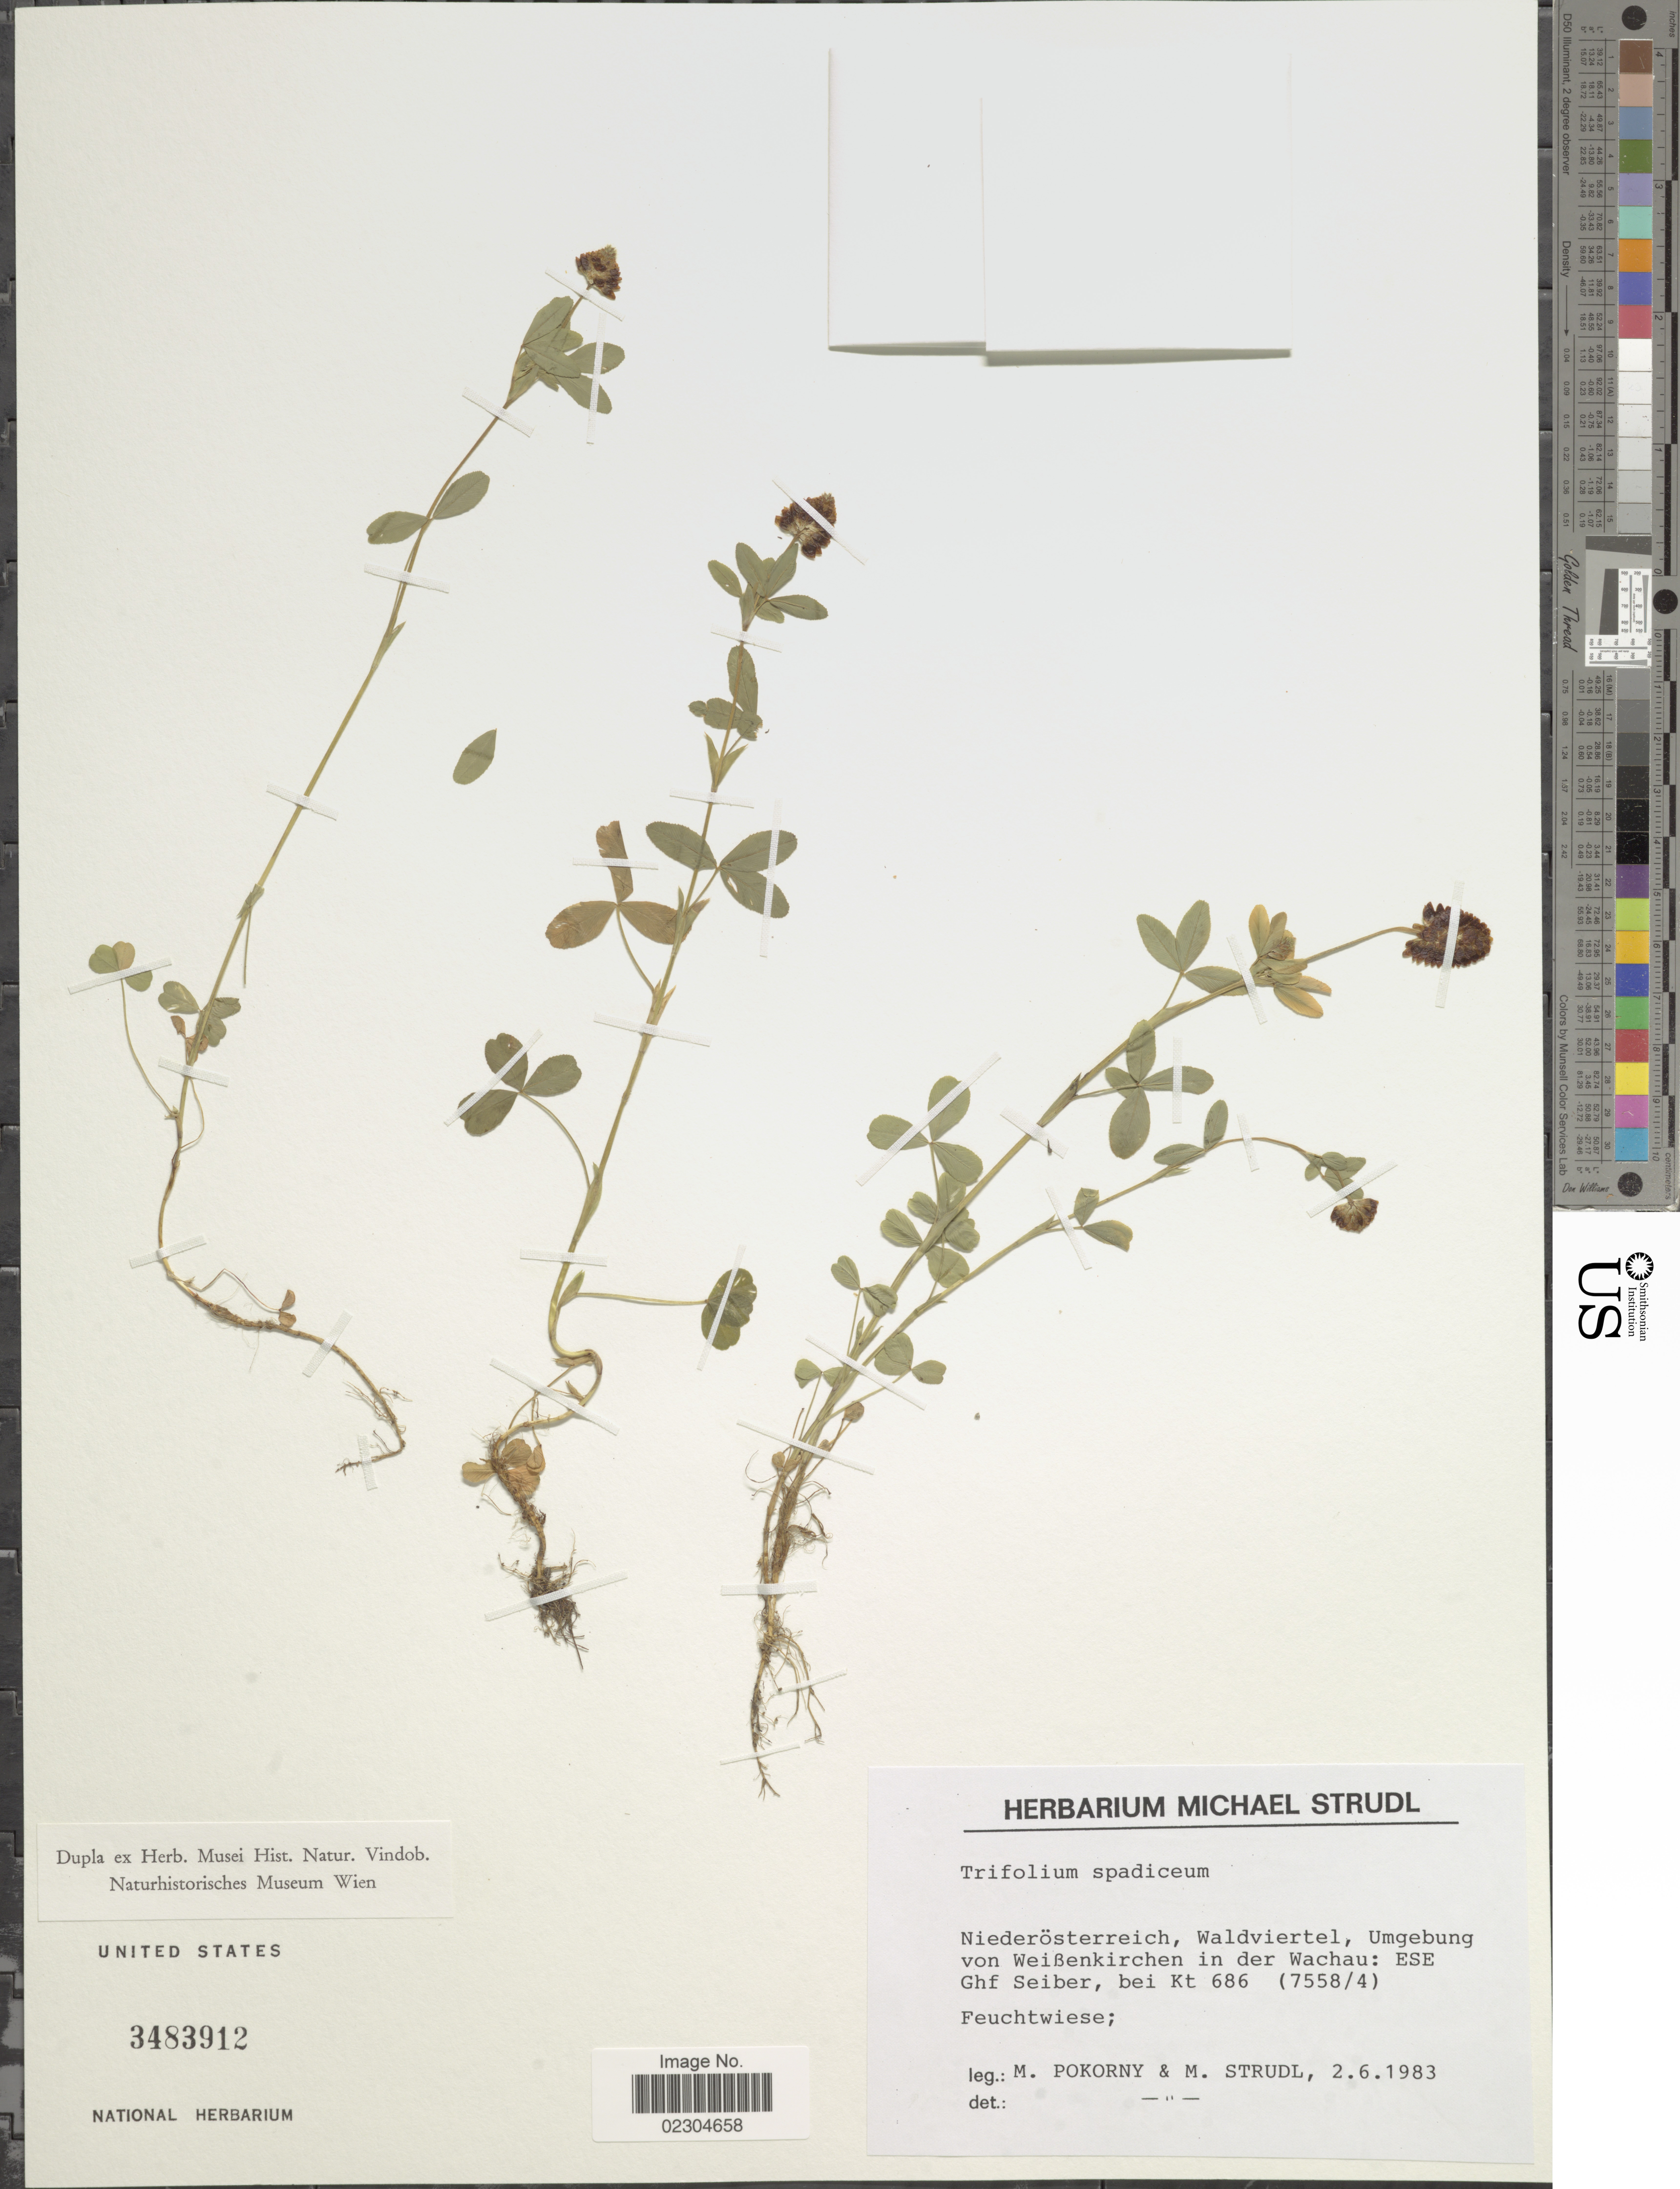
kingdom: Plantae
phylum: Tracheophyta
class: Magnoliopsida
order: Fabales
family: Fabaceae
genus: Trifolium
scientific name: Trifolium spadiceum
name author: L.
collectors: M. Pokorny & M. Strudl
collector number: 7558/4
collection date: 1983-06-02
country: Austria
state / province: Niederosterreich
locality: Niederosterreich, Waldviertel, Umgebung von Weibenkirchen in der Wachau: ESE Ghf Seiber, bei Kt 686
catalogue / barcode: US 3483912